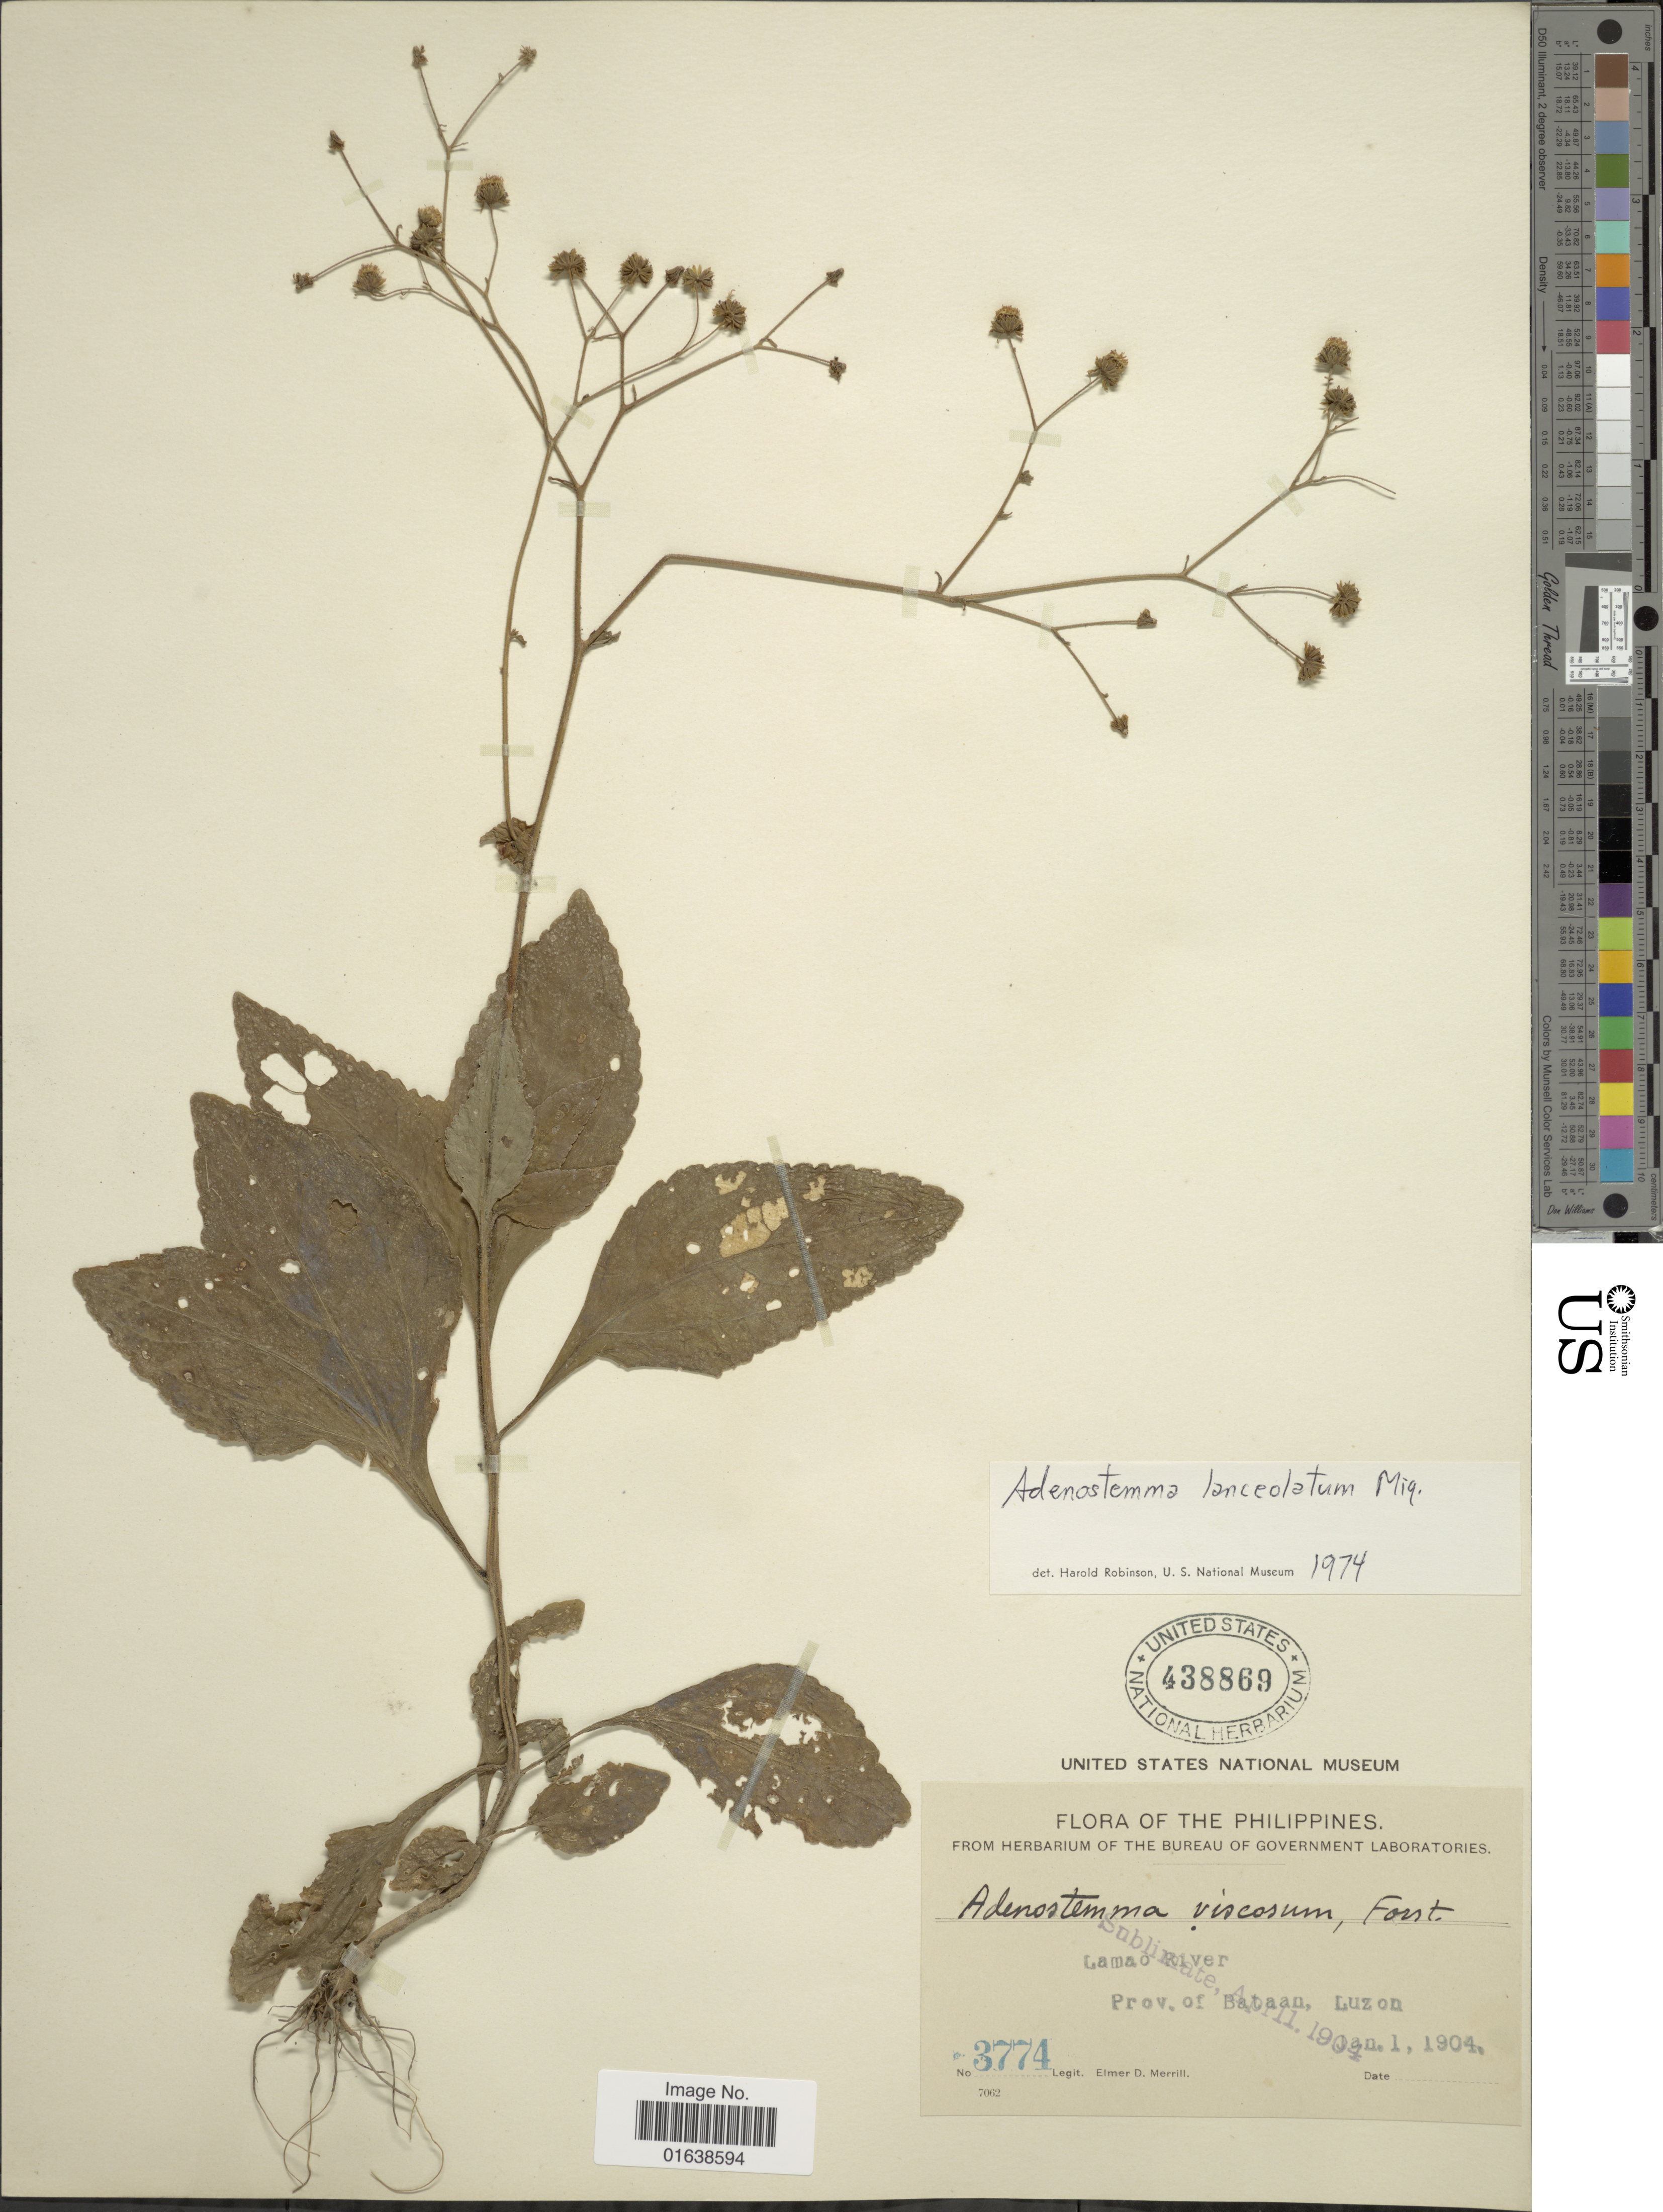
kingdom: Plantae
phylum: Tracheophyta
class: Magnoliopsida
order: Asterales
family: Asteraceae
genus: Adenostemma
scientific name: Adenostemma lanceolatum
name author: Miq.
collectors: E. D. Merrill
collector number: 3774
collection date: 1904-01-01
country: Philippines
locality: The Philippines.Lamao River. Prov. of Bataan, Luzon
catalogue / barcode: US 438869